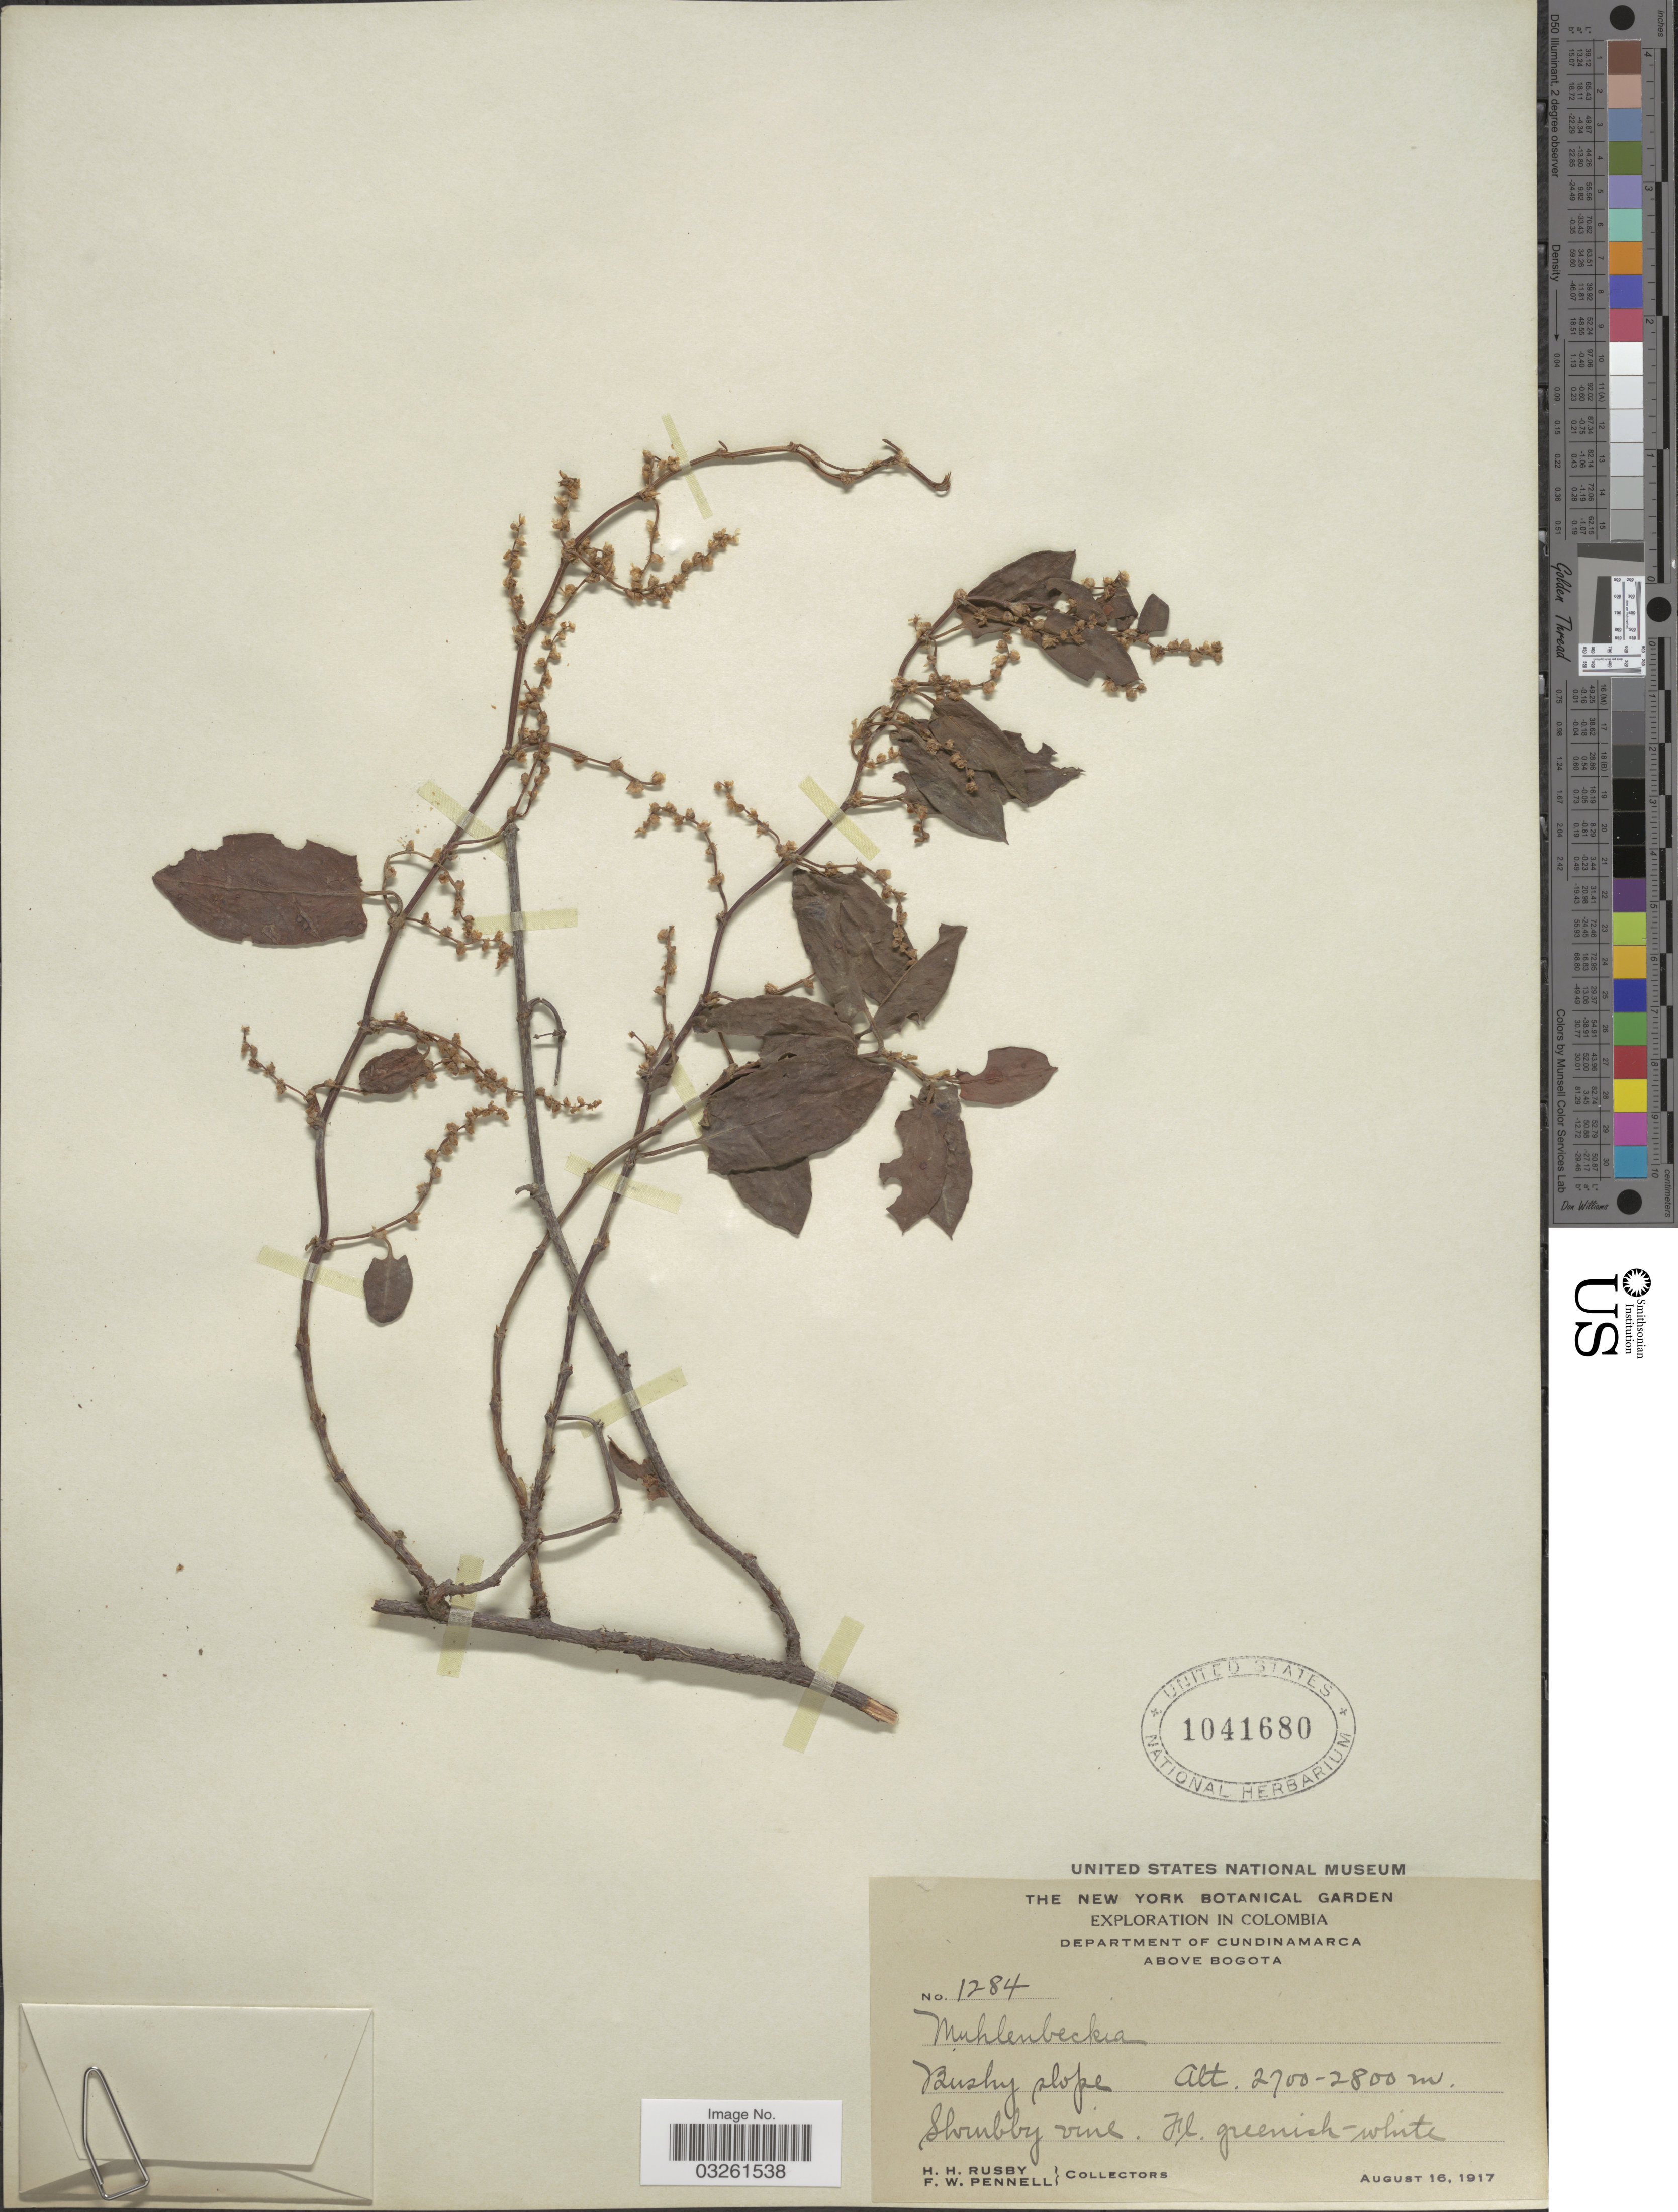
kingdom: Plantae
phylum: Tracheophyta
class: Magnoliopsida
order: Caryophyllales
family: Polygonaceae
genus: Muehlenbeckia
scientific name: Muehlenbeckia tamnifolia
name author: (Kunth) Meisn.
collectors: H. H. Rusby & F. W. Pennell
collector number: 1284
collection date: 1917-08-16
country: Colombia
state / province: Cundinamarca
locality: Department of Cundinamarca, Above Bogota.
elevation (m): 2700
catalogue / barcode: US 1041680